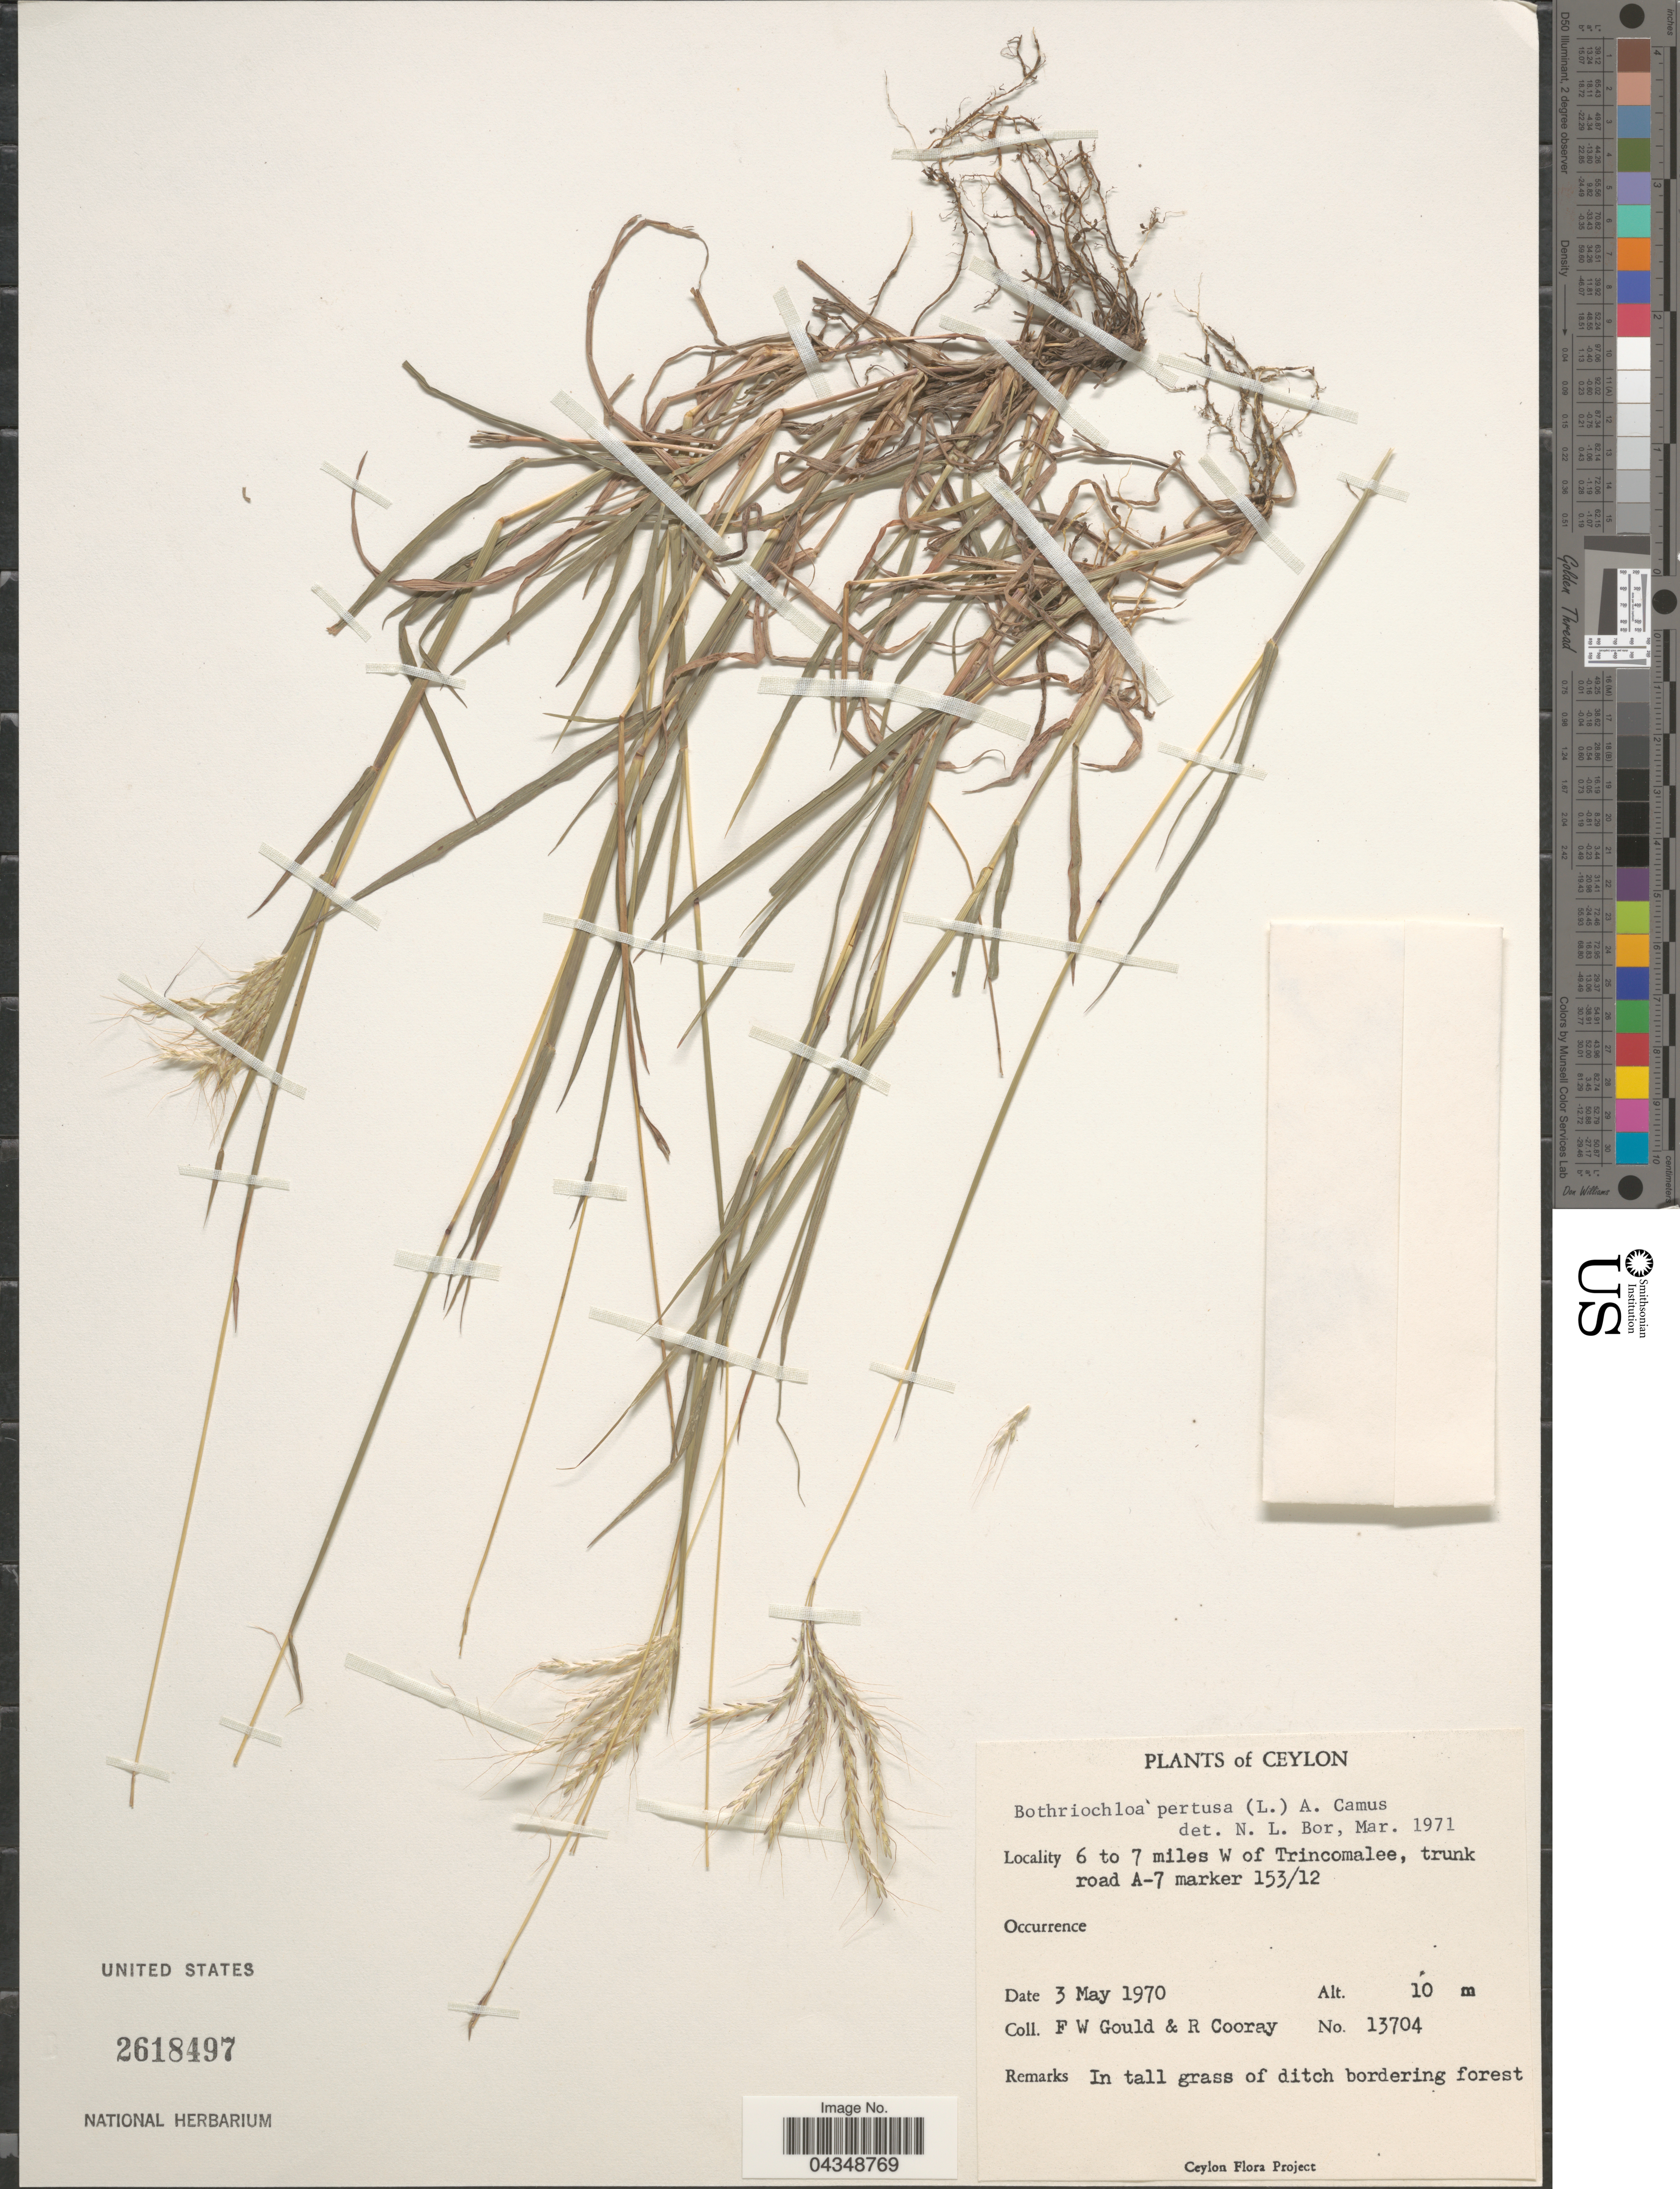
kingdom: Plantae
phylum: Tracheophyta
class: Liliopsida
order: Poales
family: Poaceae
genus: Bothriochloa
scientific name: Bothriochloa pertusa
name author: (L.) A. Camus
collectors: F. W. Gould & R. Cooray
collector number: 13704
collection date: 1970-05-03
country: Sri Lanka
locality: Ceylon. 6 to 7 miles W of Trincomalee, trunk road A-7 marker 153/12. In tall grass of ditch bordering forest.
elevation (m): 10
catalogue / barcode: US 2618497